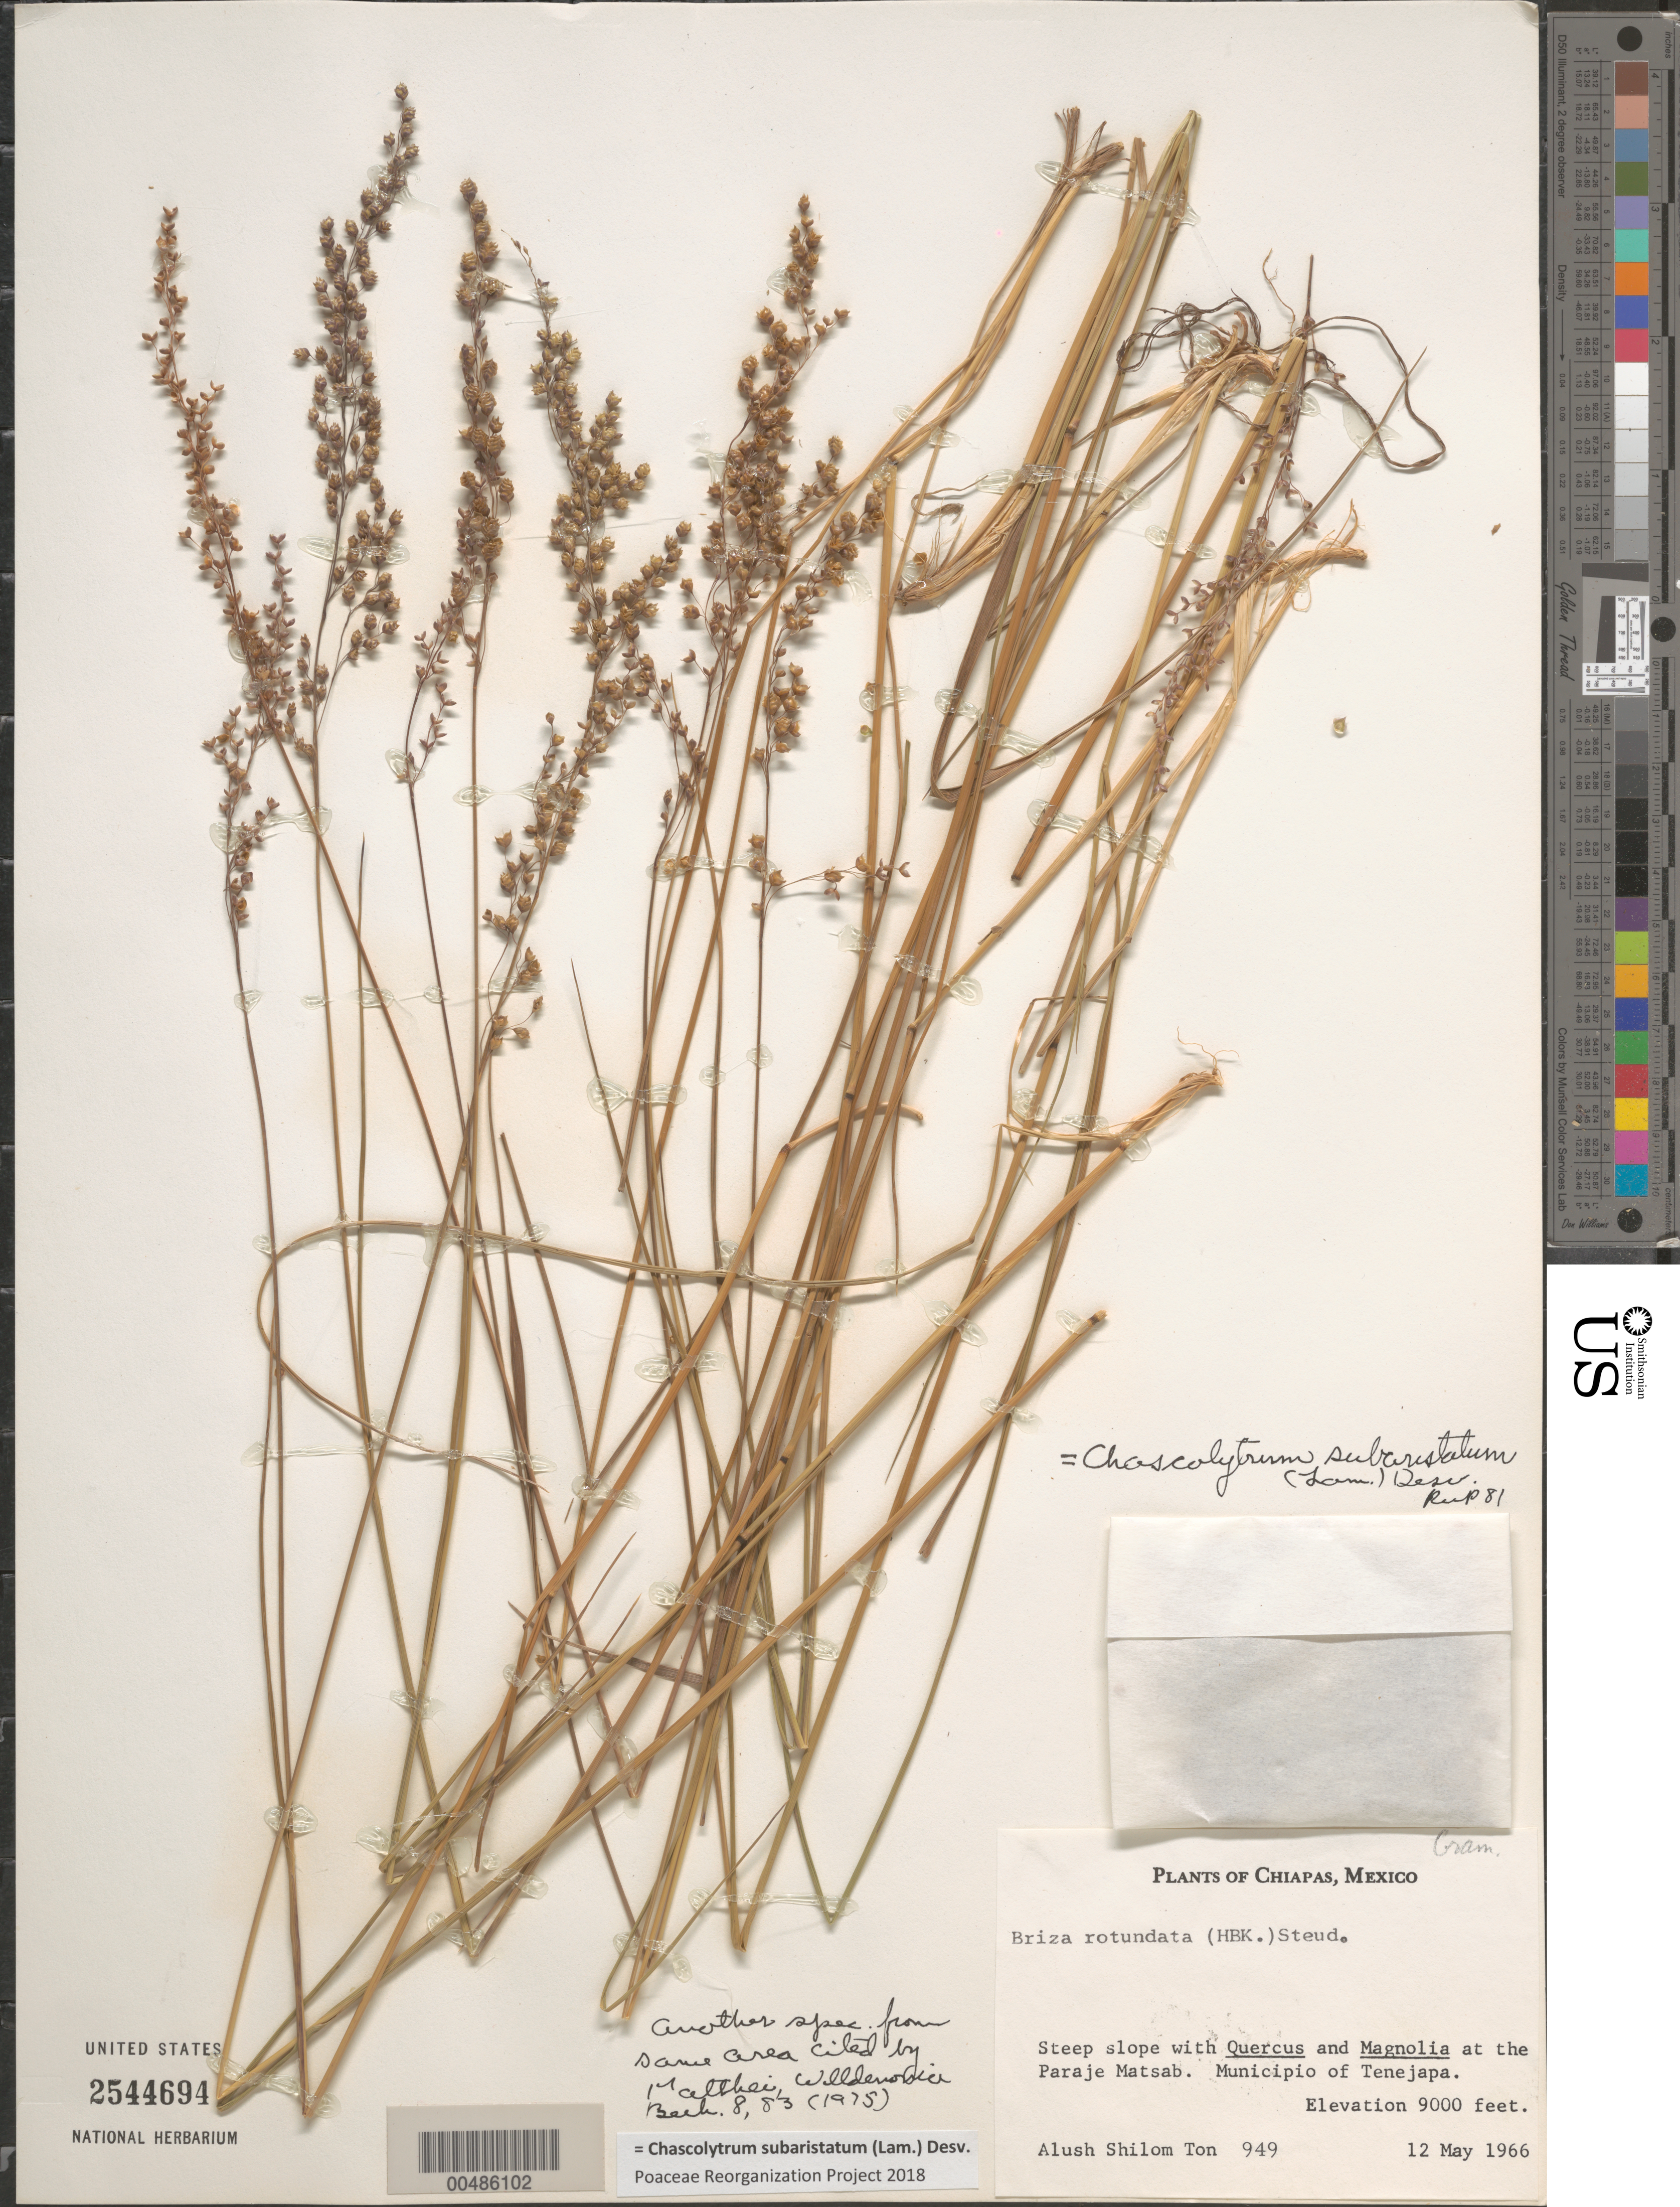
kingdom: Plantae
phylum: Tracheophyta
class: Liliopsida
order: Poales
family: Poaceae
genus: Chascolytrum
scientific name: Chascolytrum subaristatum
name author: (Lam.) Desv.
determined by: Pohl, R. W.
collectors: A. S. Ton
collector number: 949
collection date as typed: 12 May 1966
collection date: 1966-05-12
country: Mexico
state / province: Chiapas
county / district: Tenejapa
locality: At the Paraje Matsab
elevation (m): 2743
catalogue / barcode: US 2544694